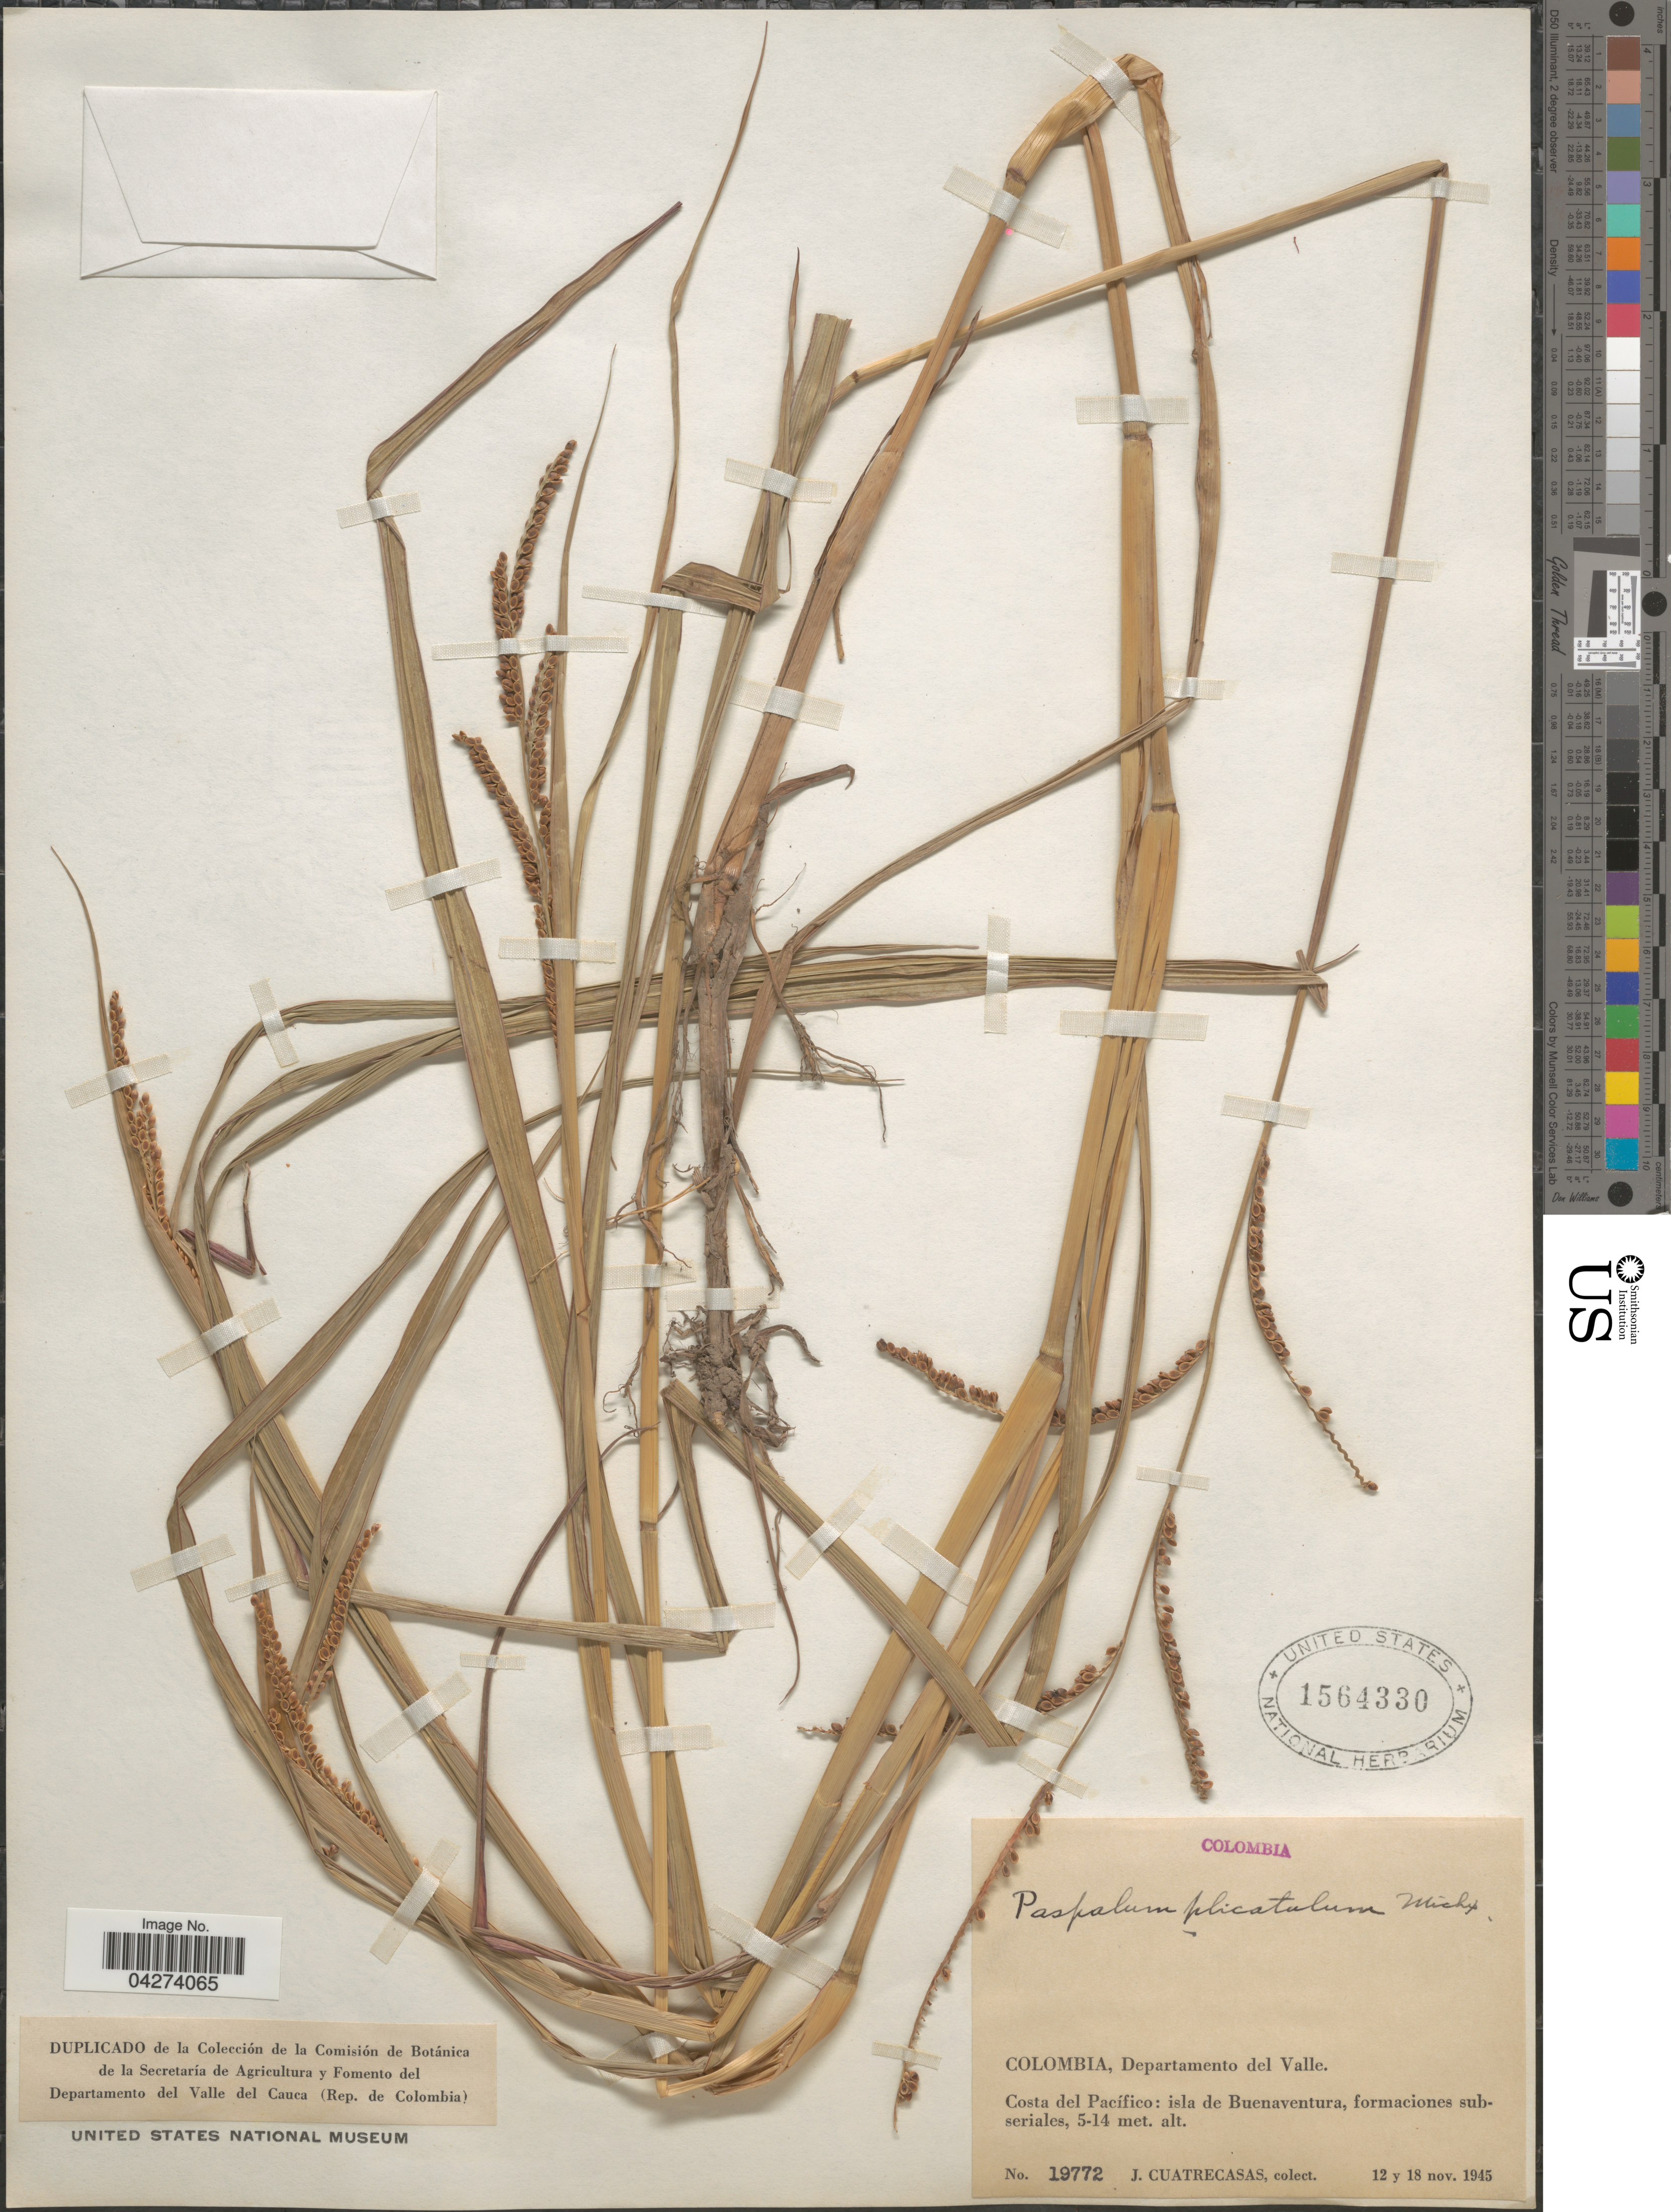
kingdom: Plantae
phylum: Tracheophyta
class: Liliopsida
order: Poales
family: Poaceae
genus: Paspalum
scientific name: Paspalum plicatulum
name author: Michx.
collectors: J. Cuatrecasas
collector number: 19772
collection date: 1945-11-12/1945-11-18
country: Colombia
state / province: Valle del Cauca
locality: Departamento del Valle. Costa del Pacífico: isla de Buenaventura, formaciones subseriales.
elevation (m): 5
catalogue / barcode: US 1564330